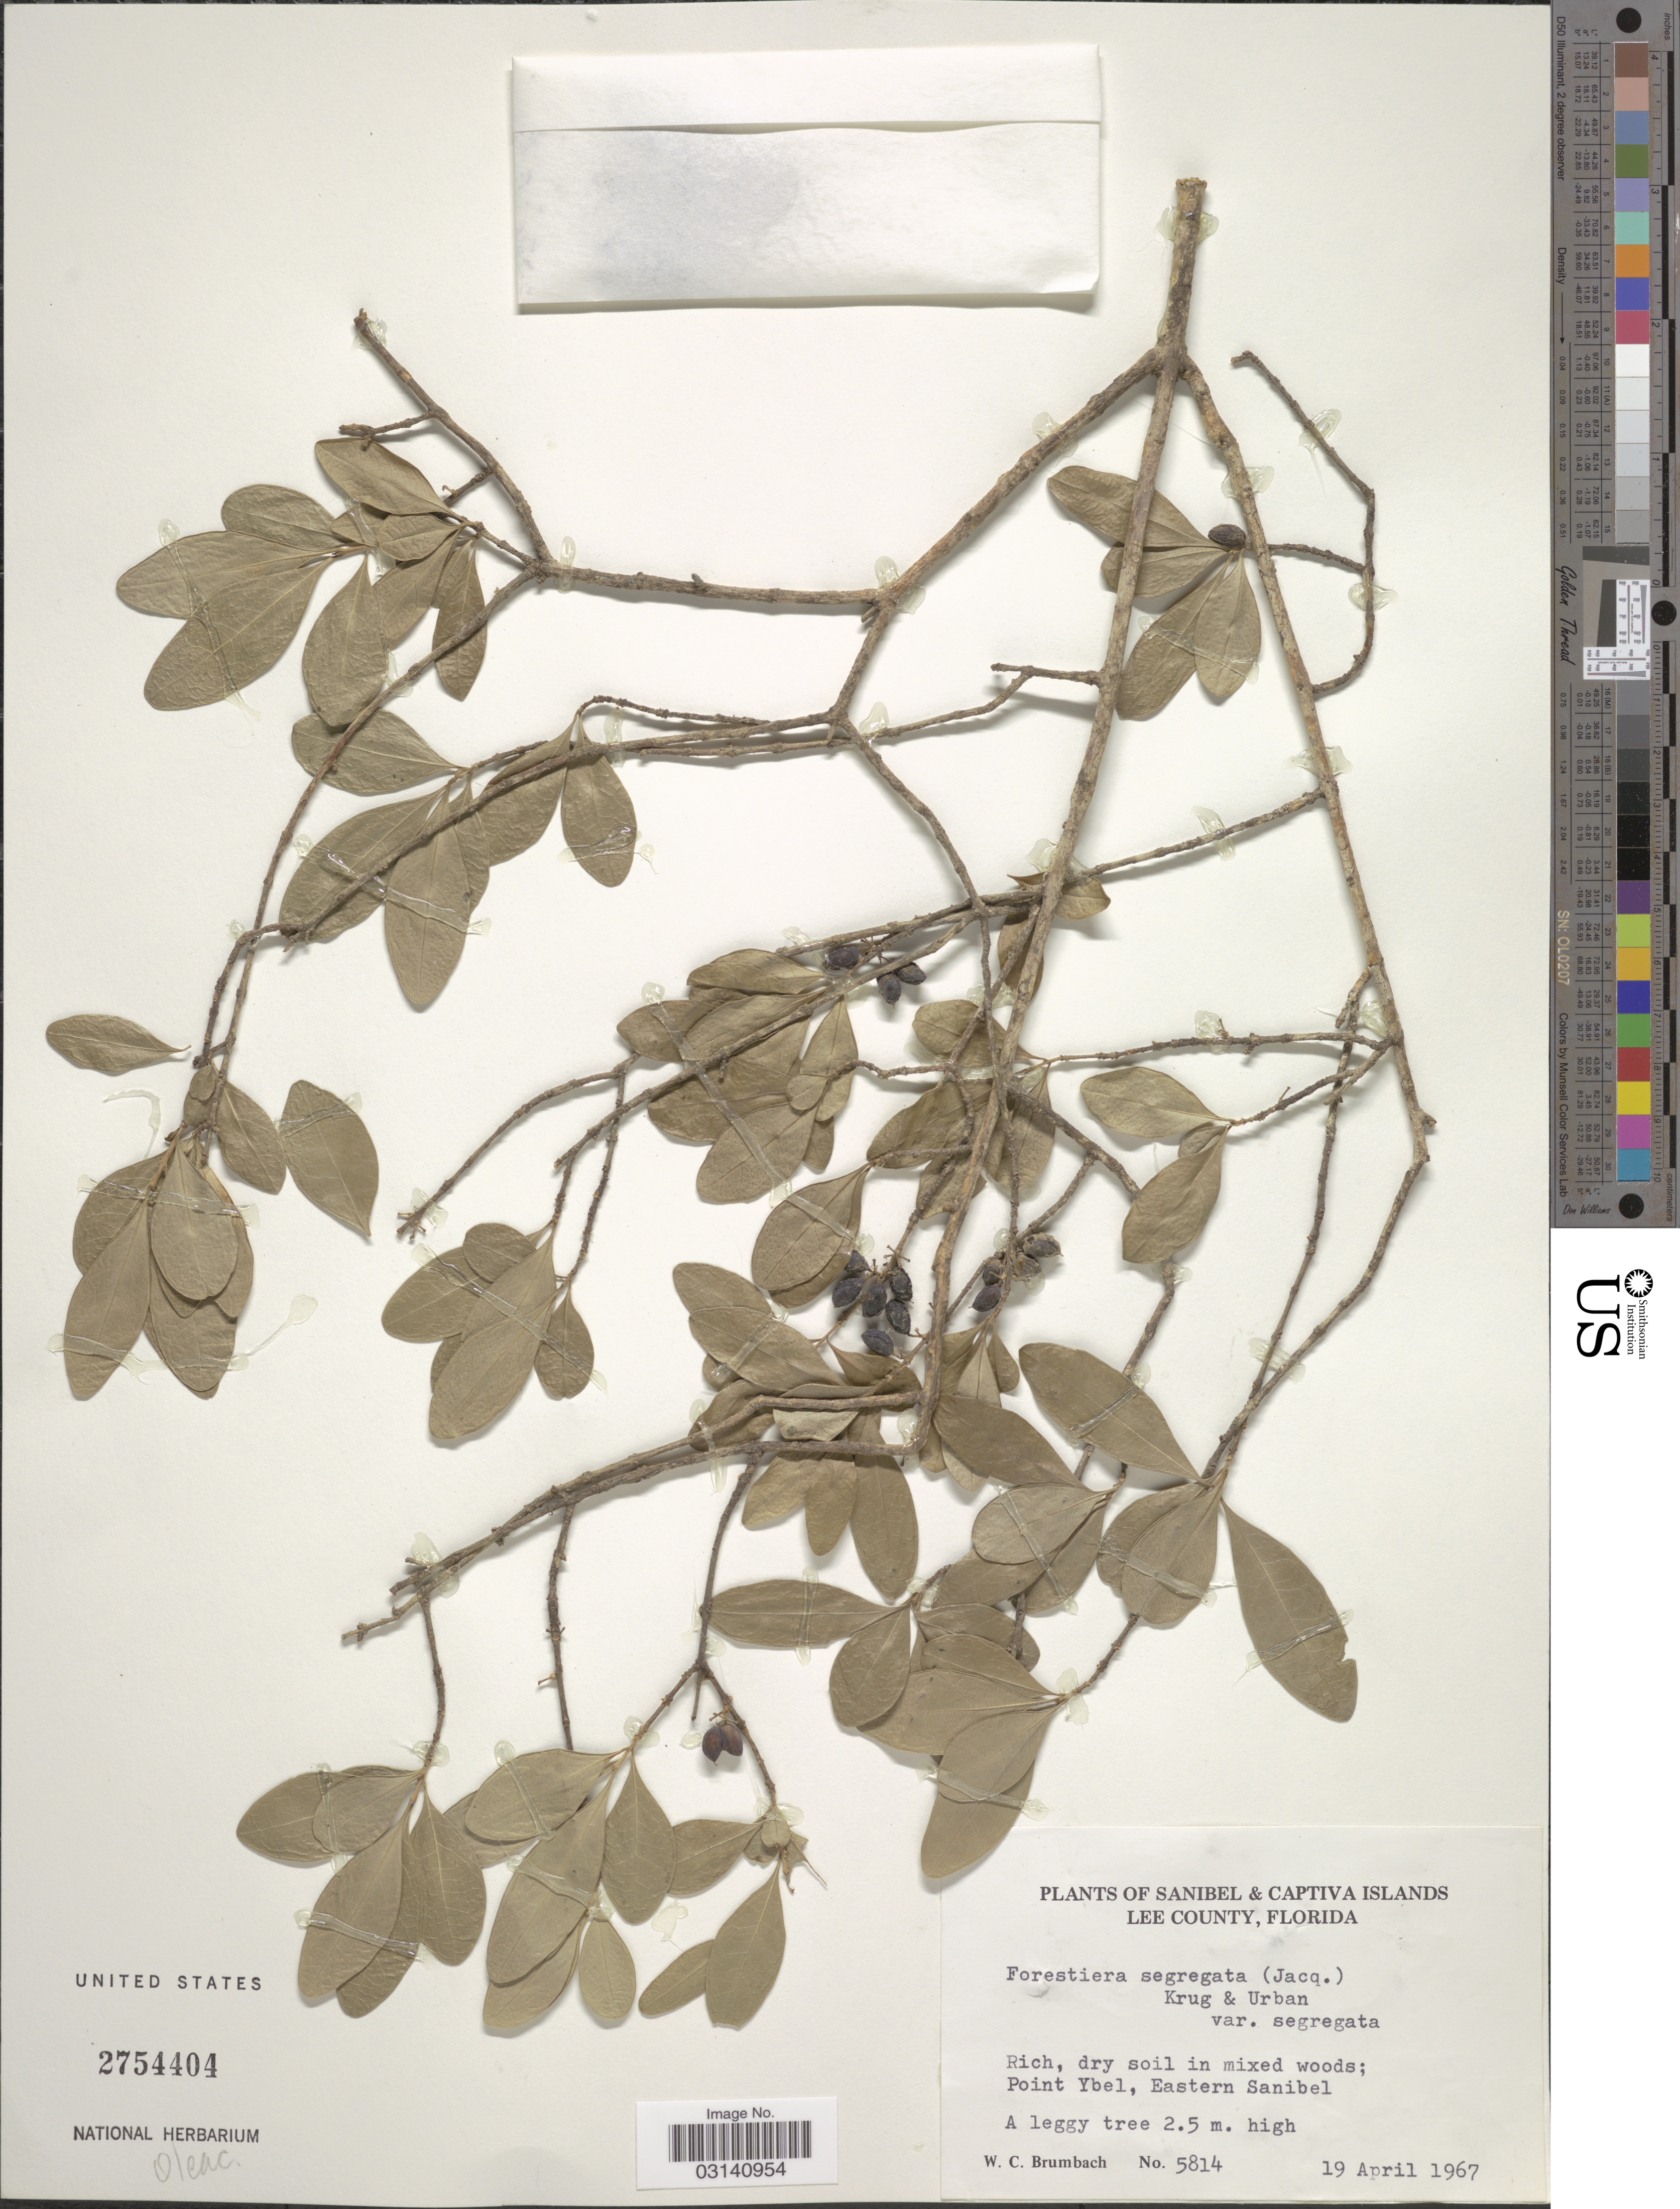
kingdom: Plantae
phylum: Tracheophyta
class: Magnoliopsida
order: Lamiales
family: Oleaceae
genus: Forestiera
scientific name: Forestiera segregata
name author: (Jacq.) Krug & Urb.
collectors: W. C. Brumbach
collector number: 5814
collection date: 1967-04-19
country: United States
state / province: Florida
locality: Sanibel & Captiva Islands. Lee County. Point Ybel, Eastern Sanibel.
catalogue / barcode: US 2754404